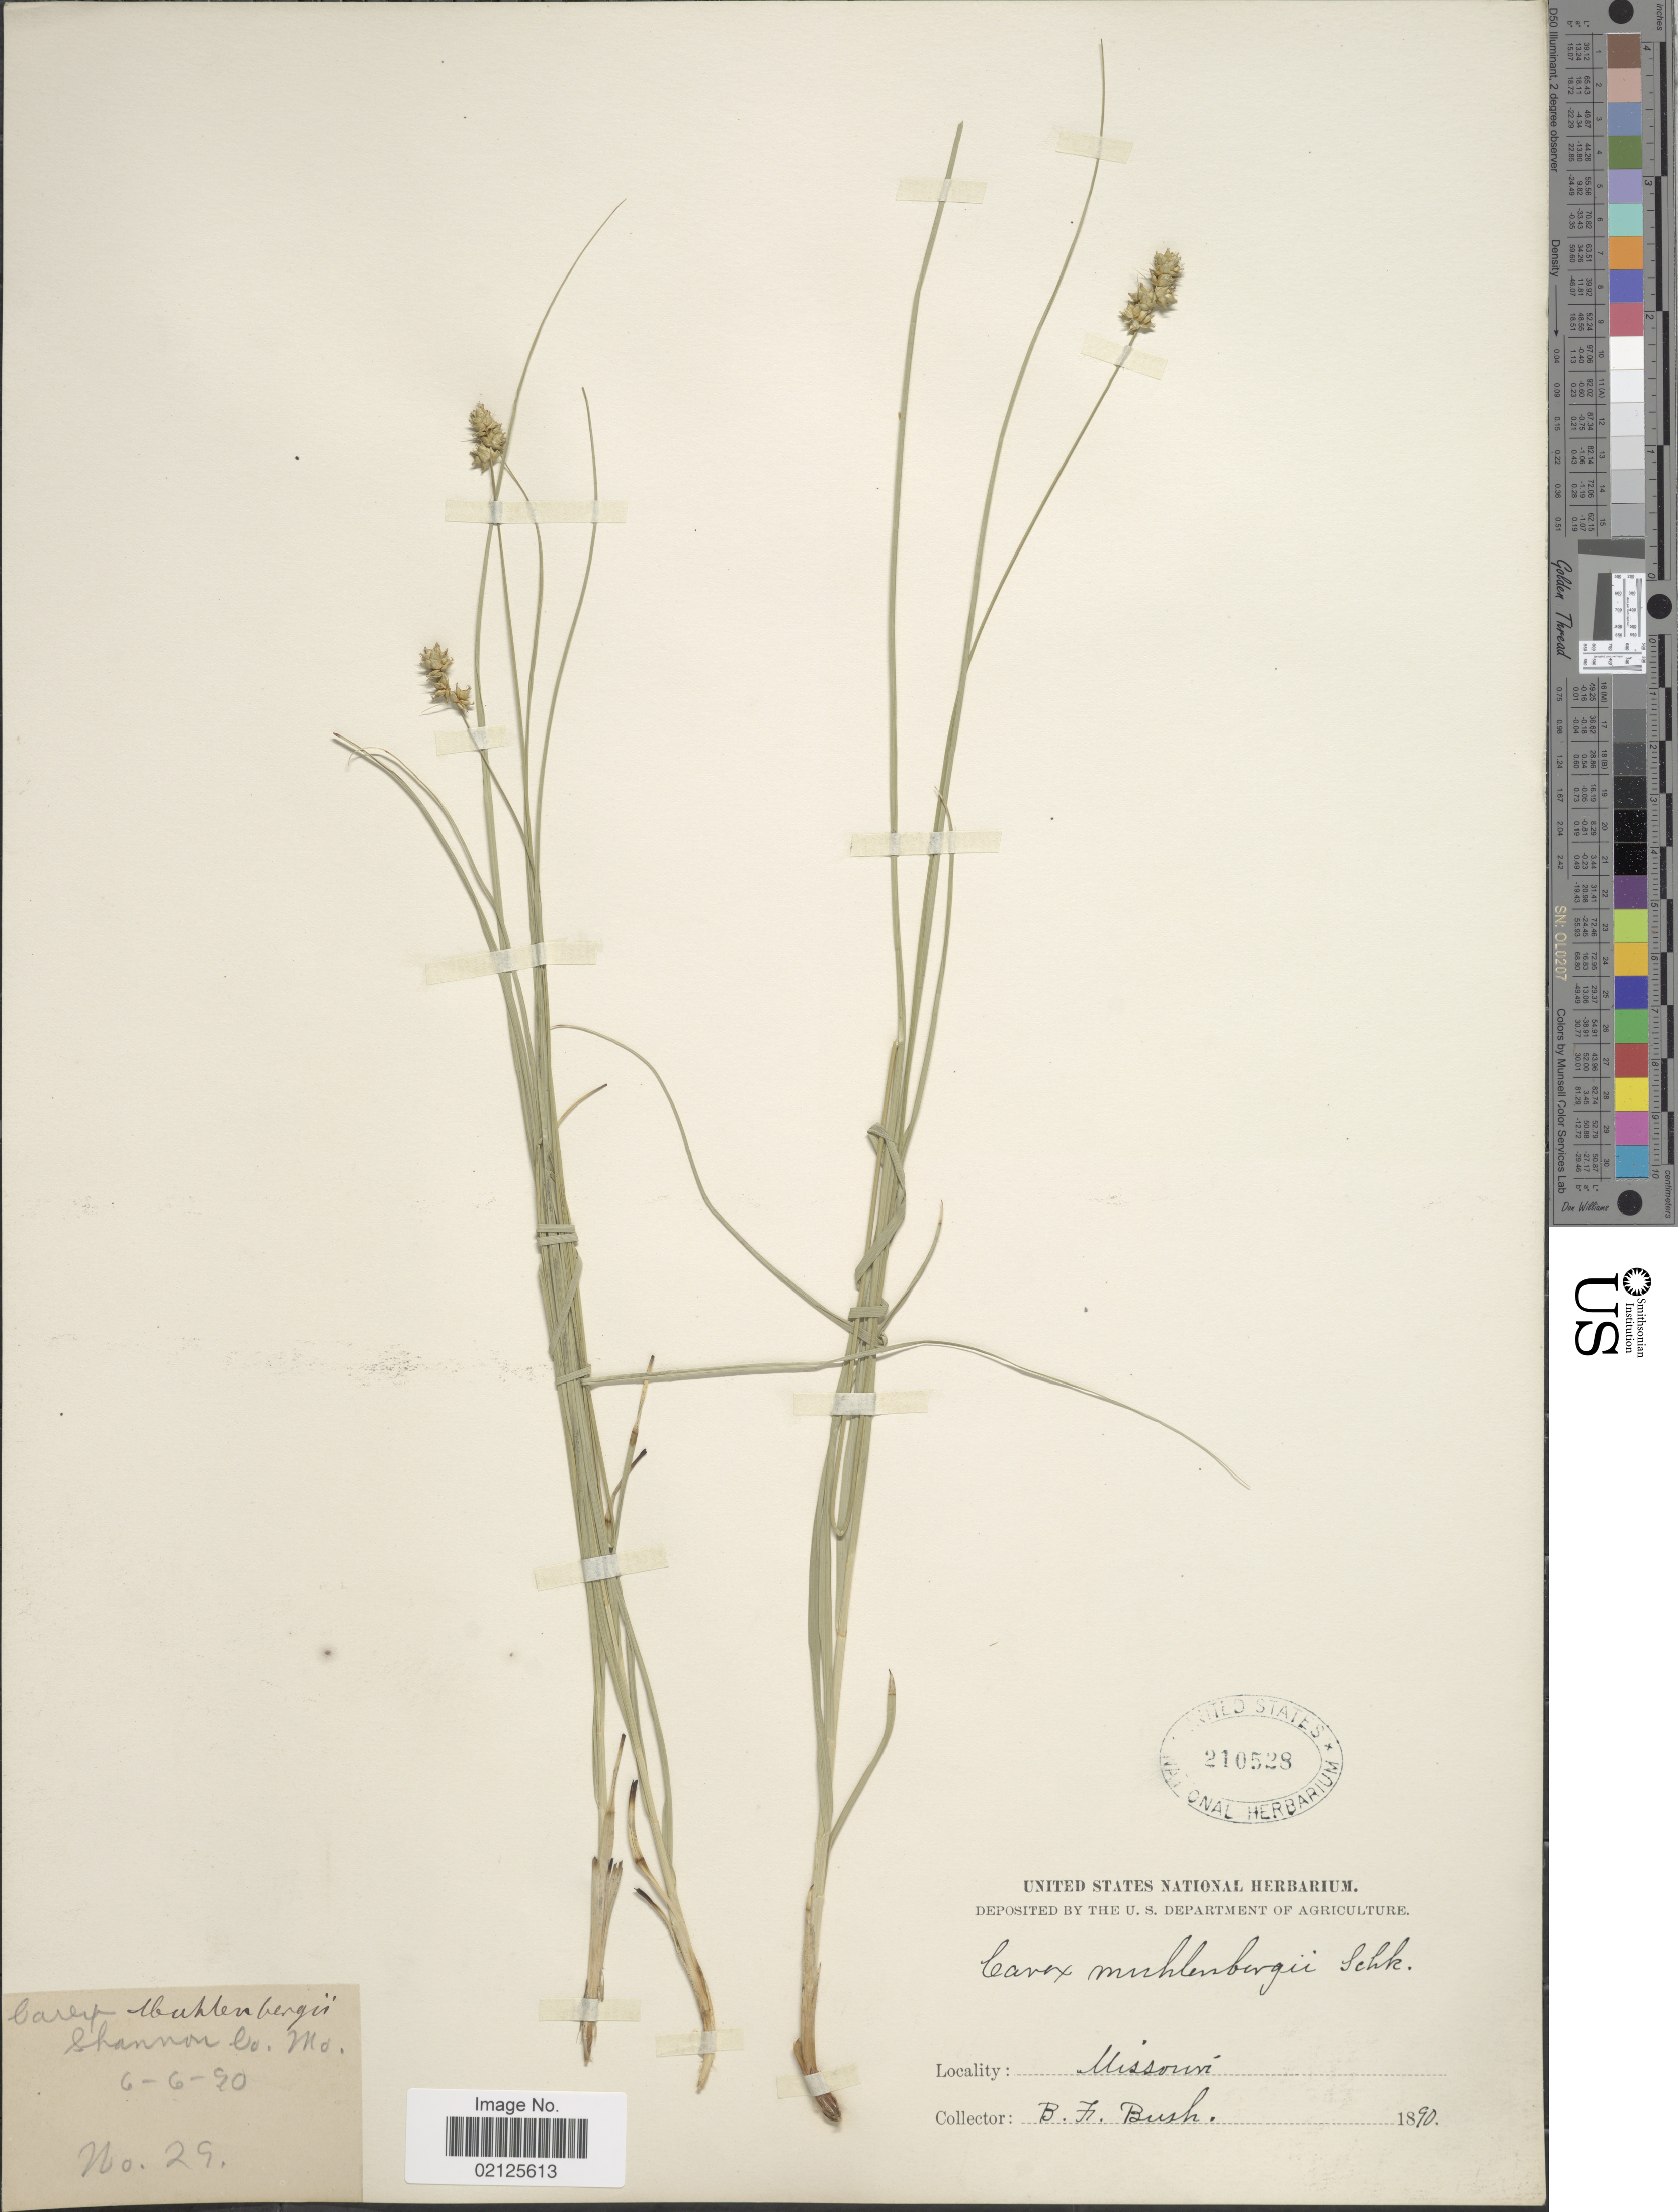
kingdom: Plantae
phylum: Tracheophyta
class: Liliopsida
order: Poales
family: Cyperaceae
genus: Carex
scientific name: Carex muehlenbergii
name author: Willd.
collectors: B. F. Bush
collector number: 29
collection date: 1890-06-06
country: United States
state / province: Missouri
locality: Shannon Co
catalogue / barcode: US 210528